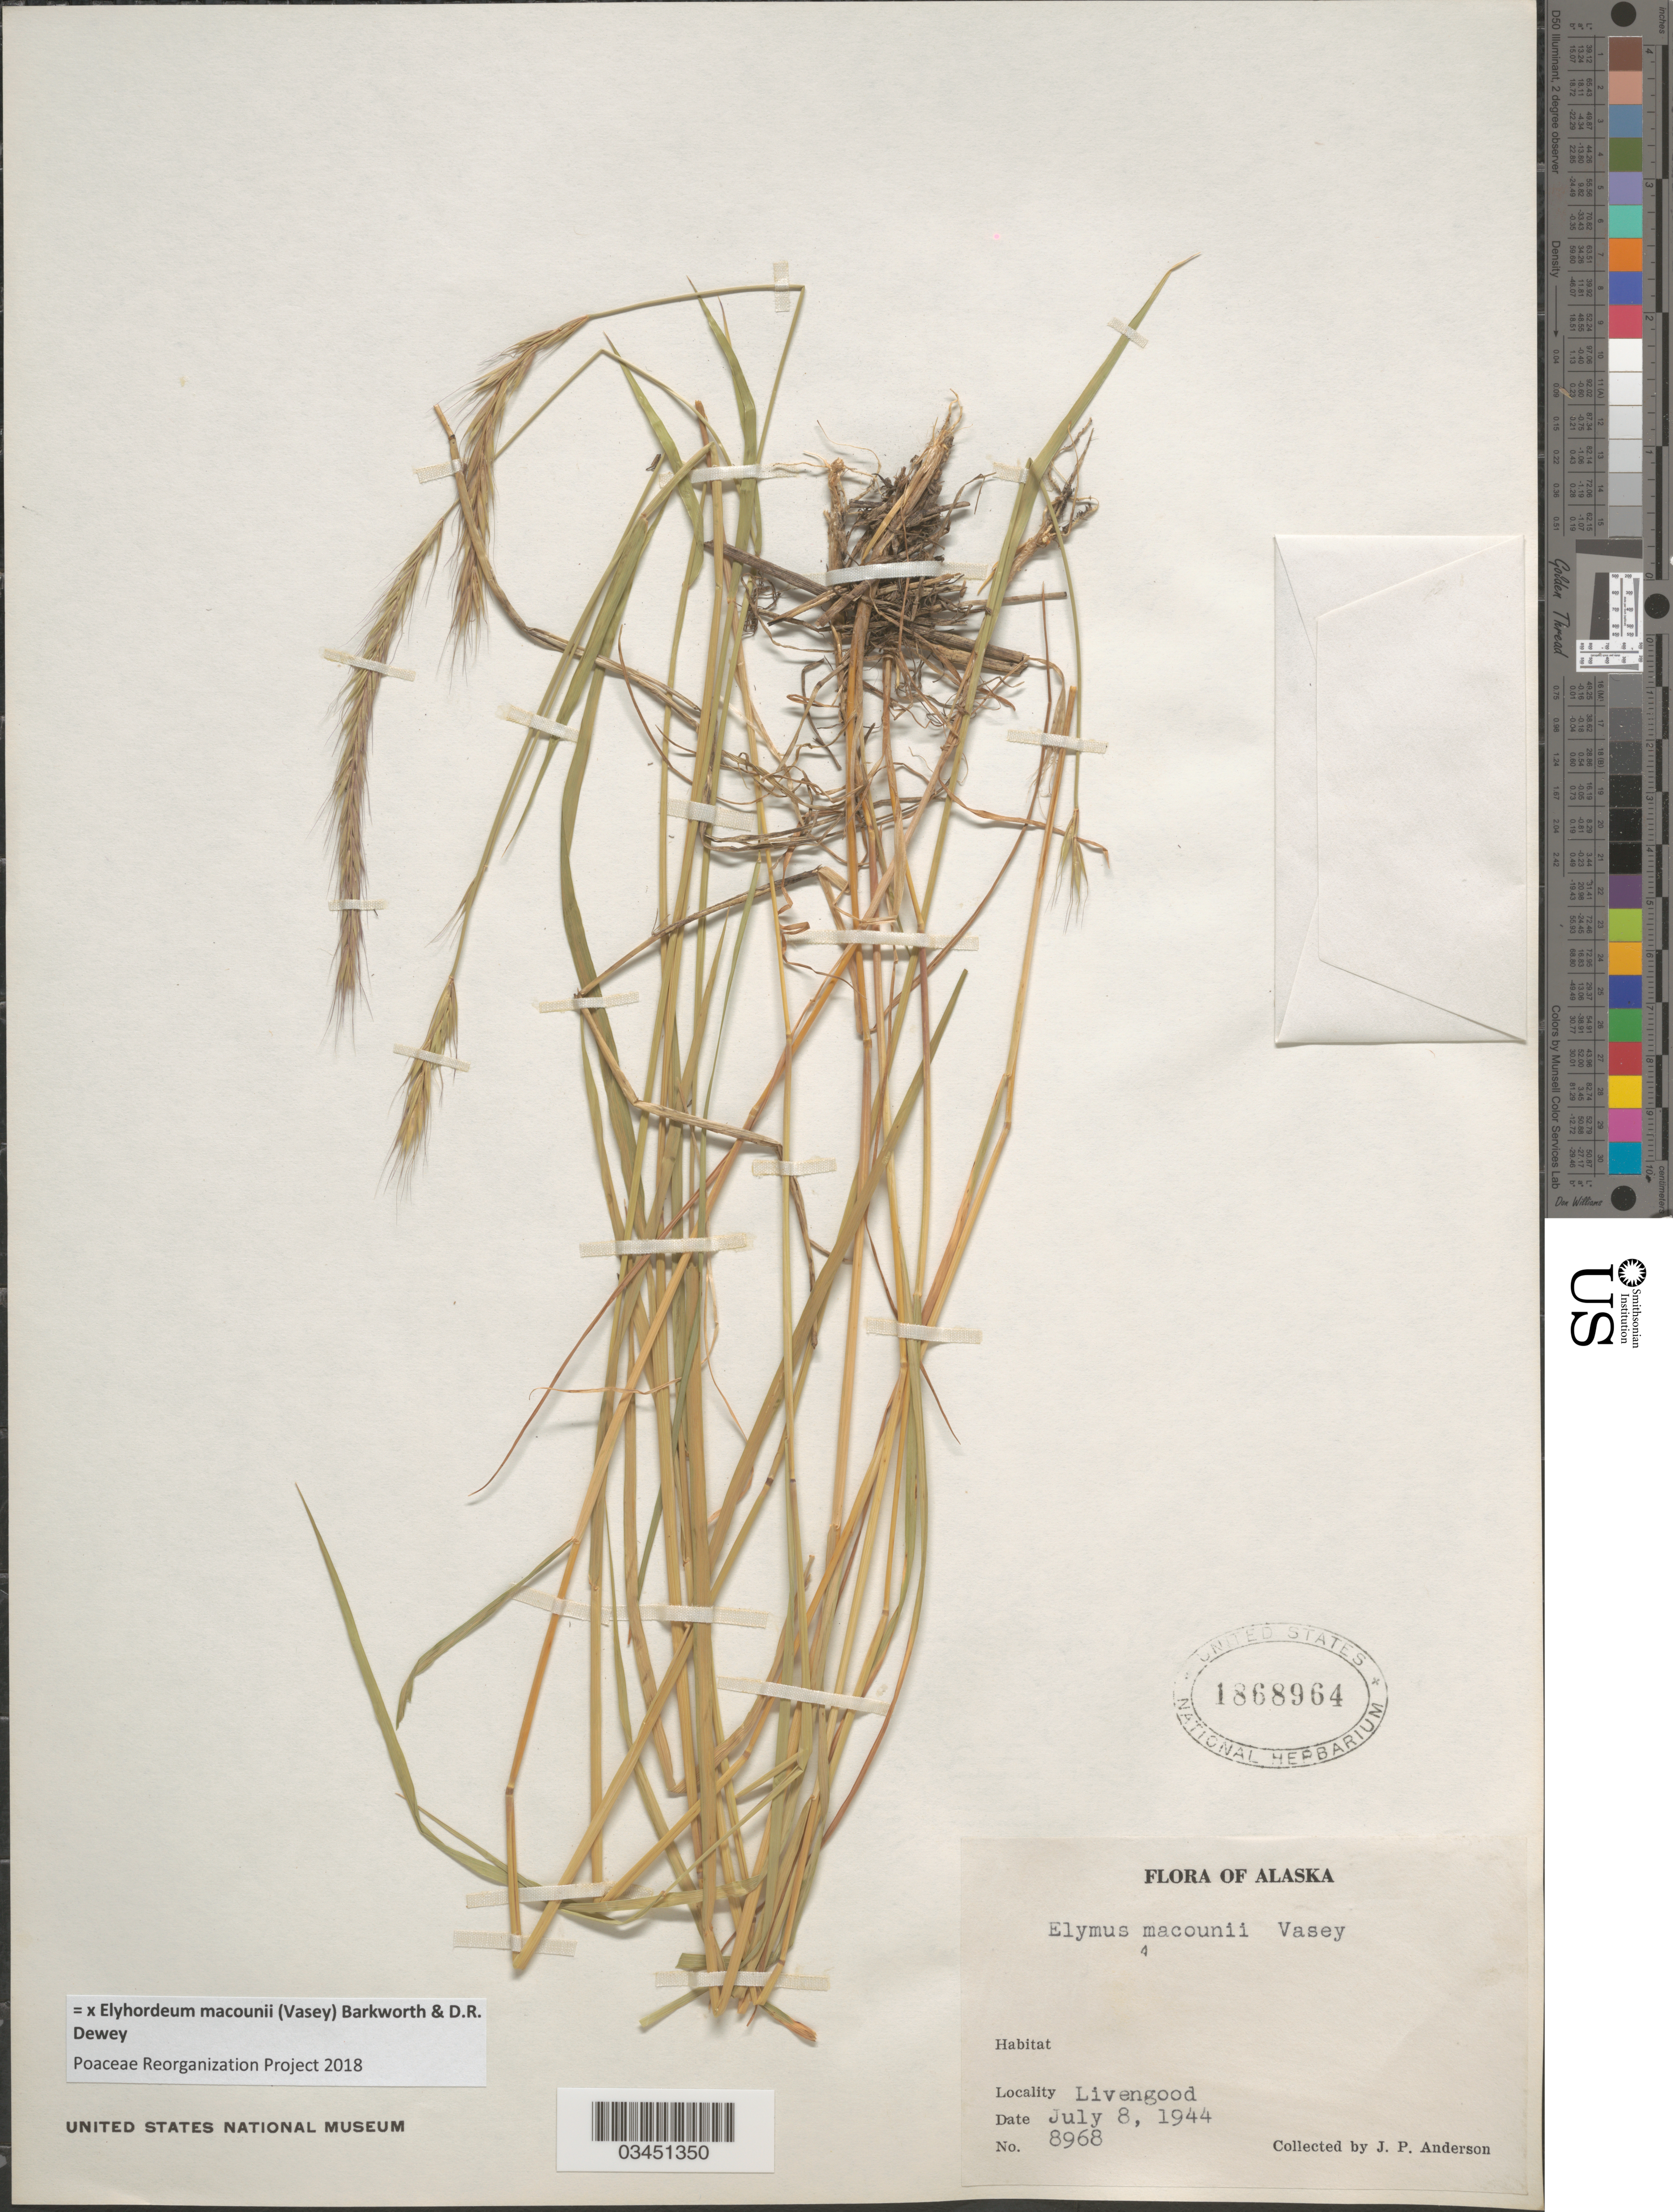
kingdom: Plantae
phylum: Tracheophyta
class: Liliopsida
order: Poales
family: Poaceae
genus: Elyhordeum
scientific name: x Elyhordeum macounii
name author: (Vasey) Barkworth & Dewey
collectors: J. P. Anderson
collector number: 8968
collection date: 1944-07-08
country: United States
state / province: Alaska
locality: Livengood.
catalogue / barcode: US 1868964